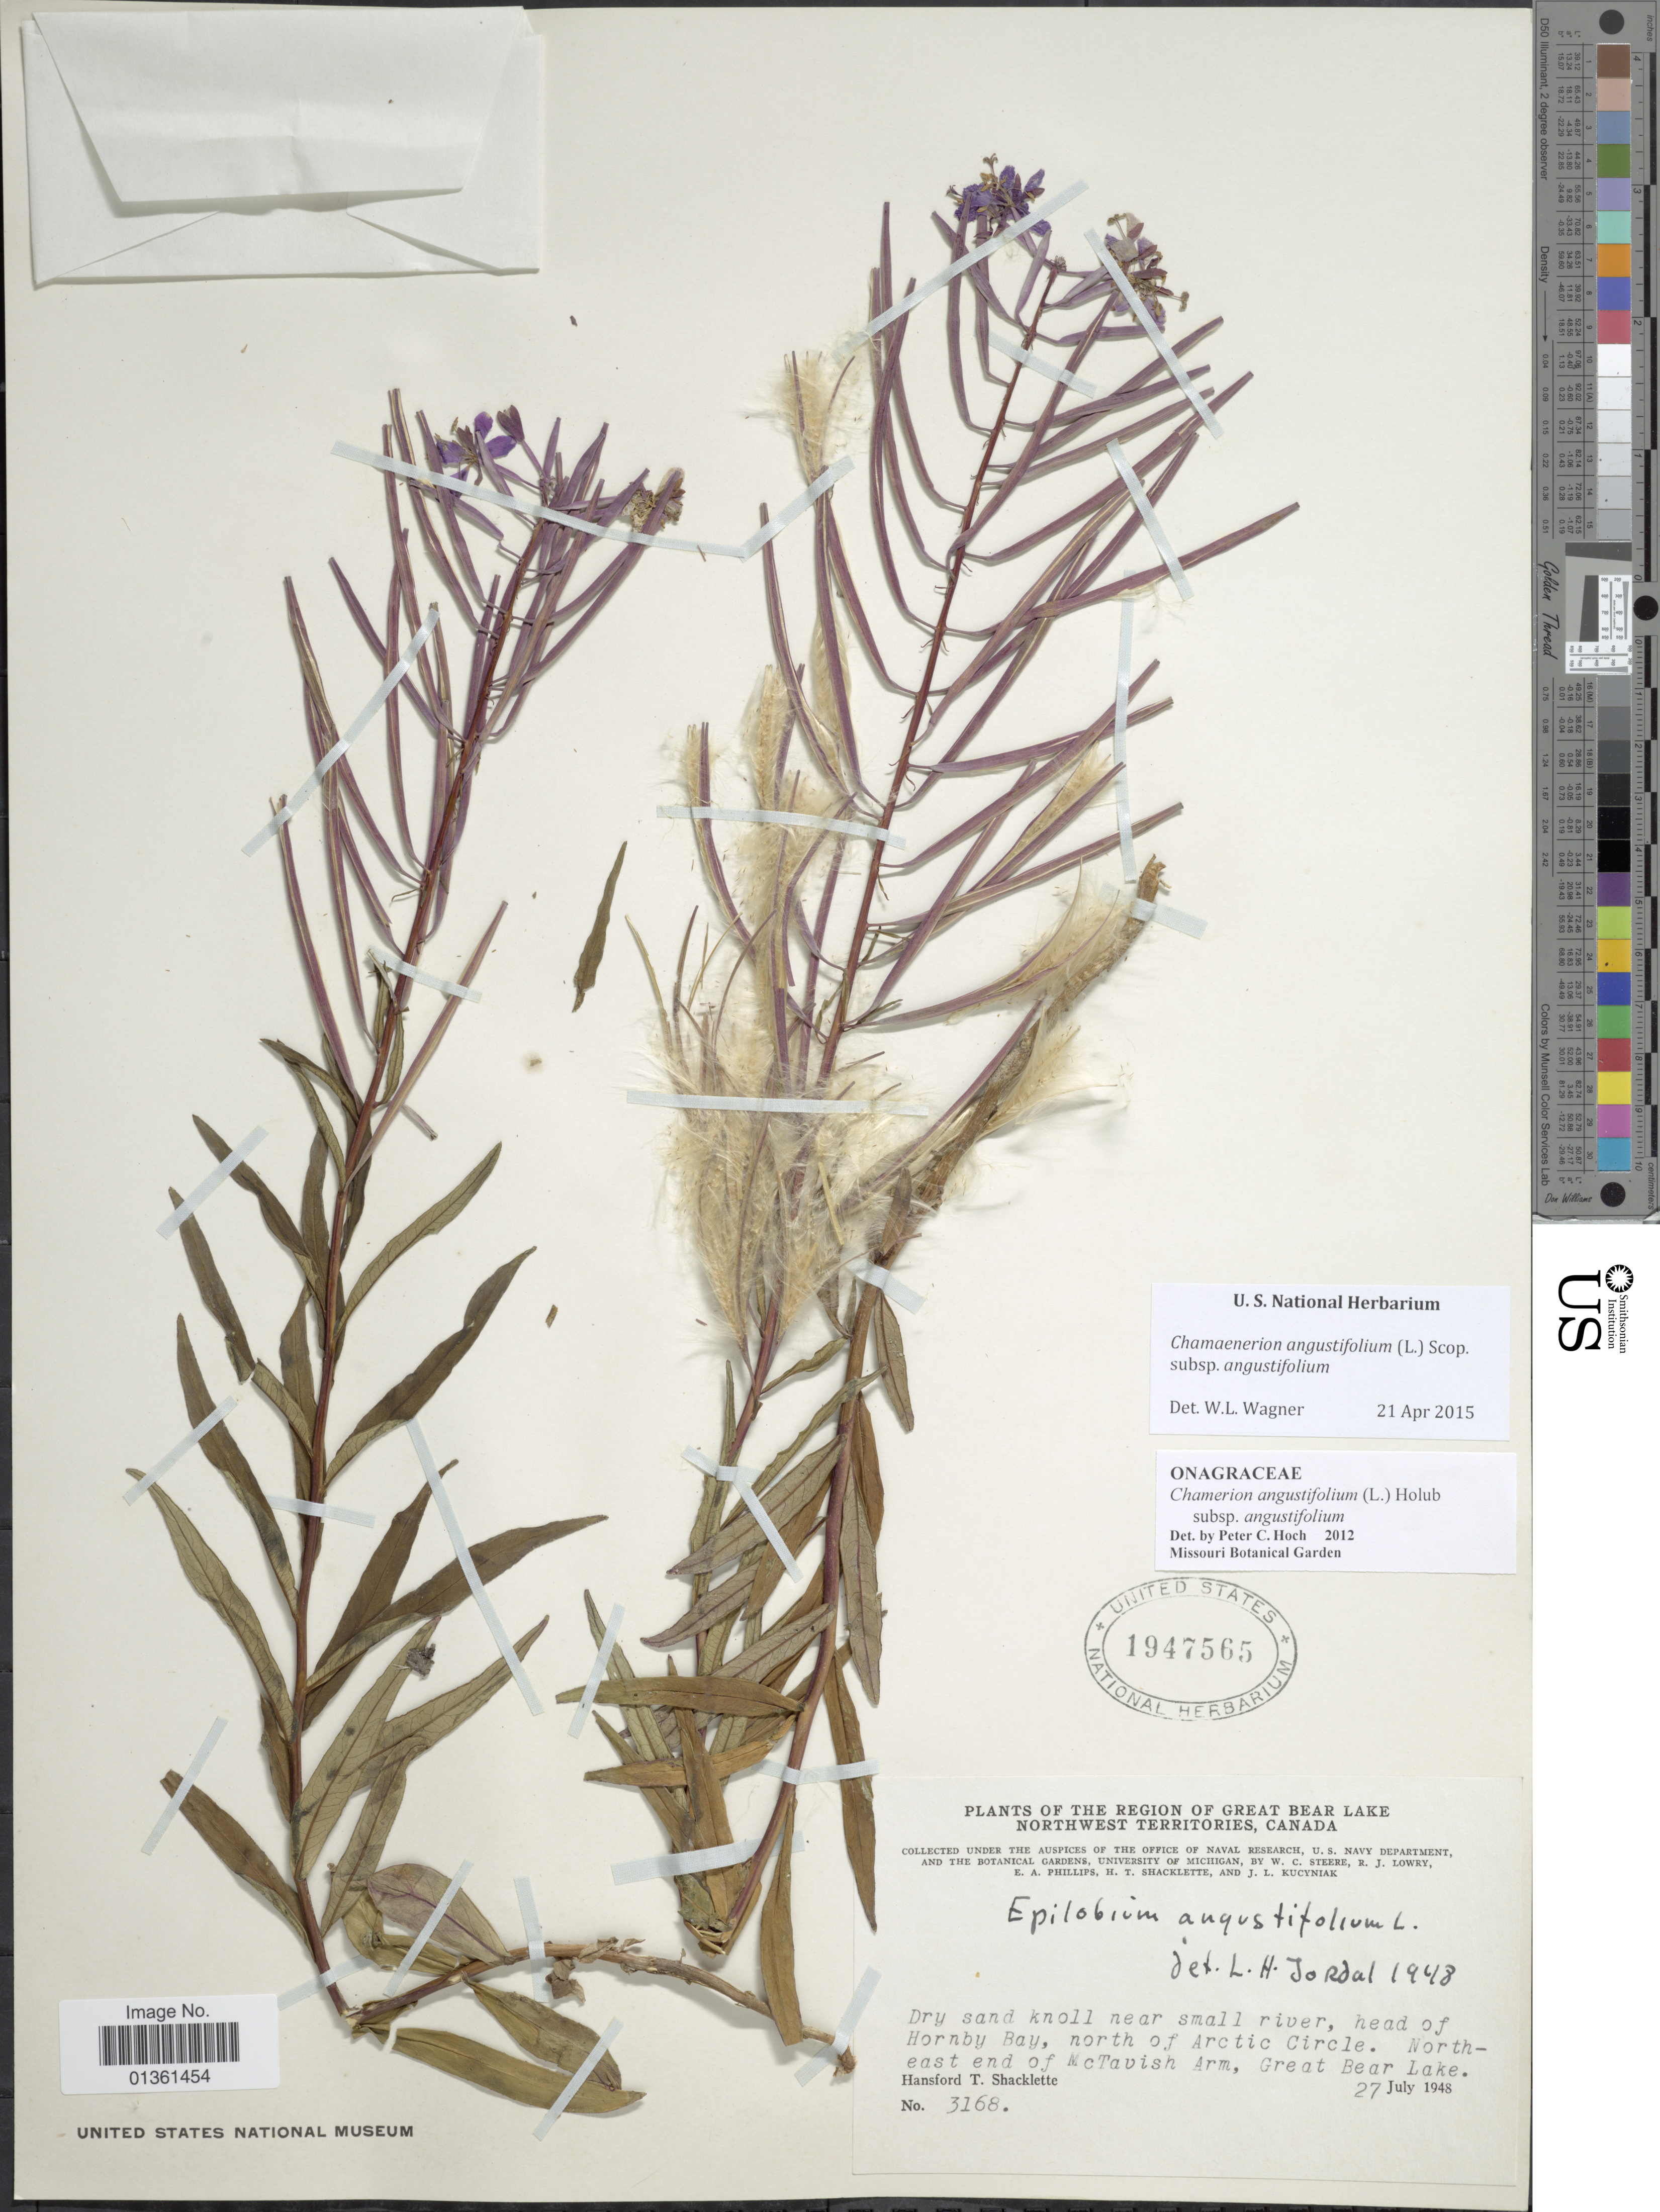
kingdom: Plantae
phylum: Tracheophyta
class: Magnoliopsida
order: Myrtales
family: Onagraceae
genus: Chamaenerion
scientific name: Chamaenerion angustifolium subsp. angustifolium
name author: (L.) Scop.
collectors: H. Shacklette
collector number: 3168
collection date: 1948-07-27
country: Canada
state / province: Northwest Territories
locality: Region of Great Bear Lake. Head of Hornby Bay, north of Arctic Circle. North-east end of McTavish Arm.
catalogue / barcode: US 1947565